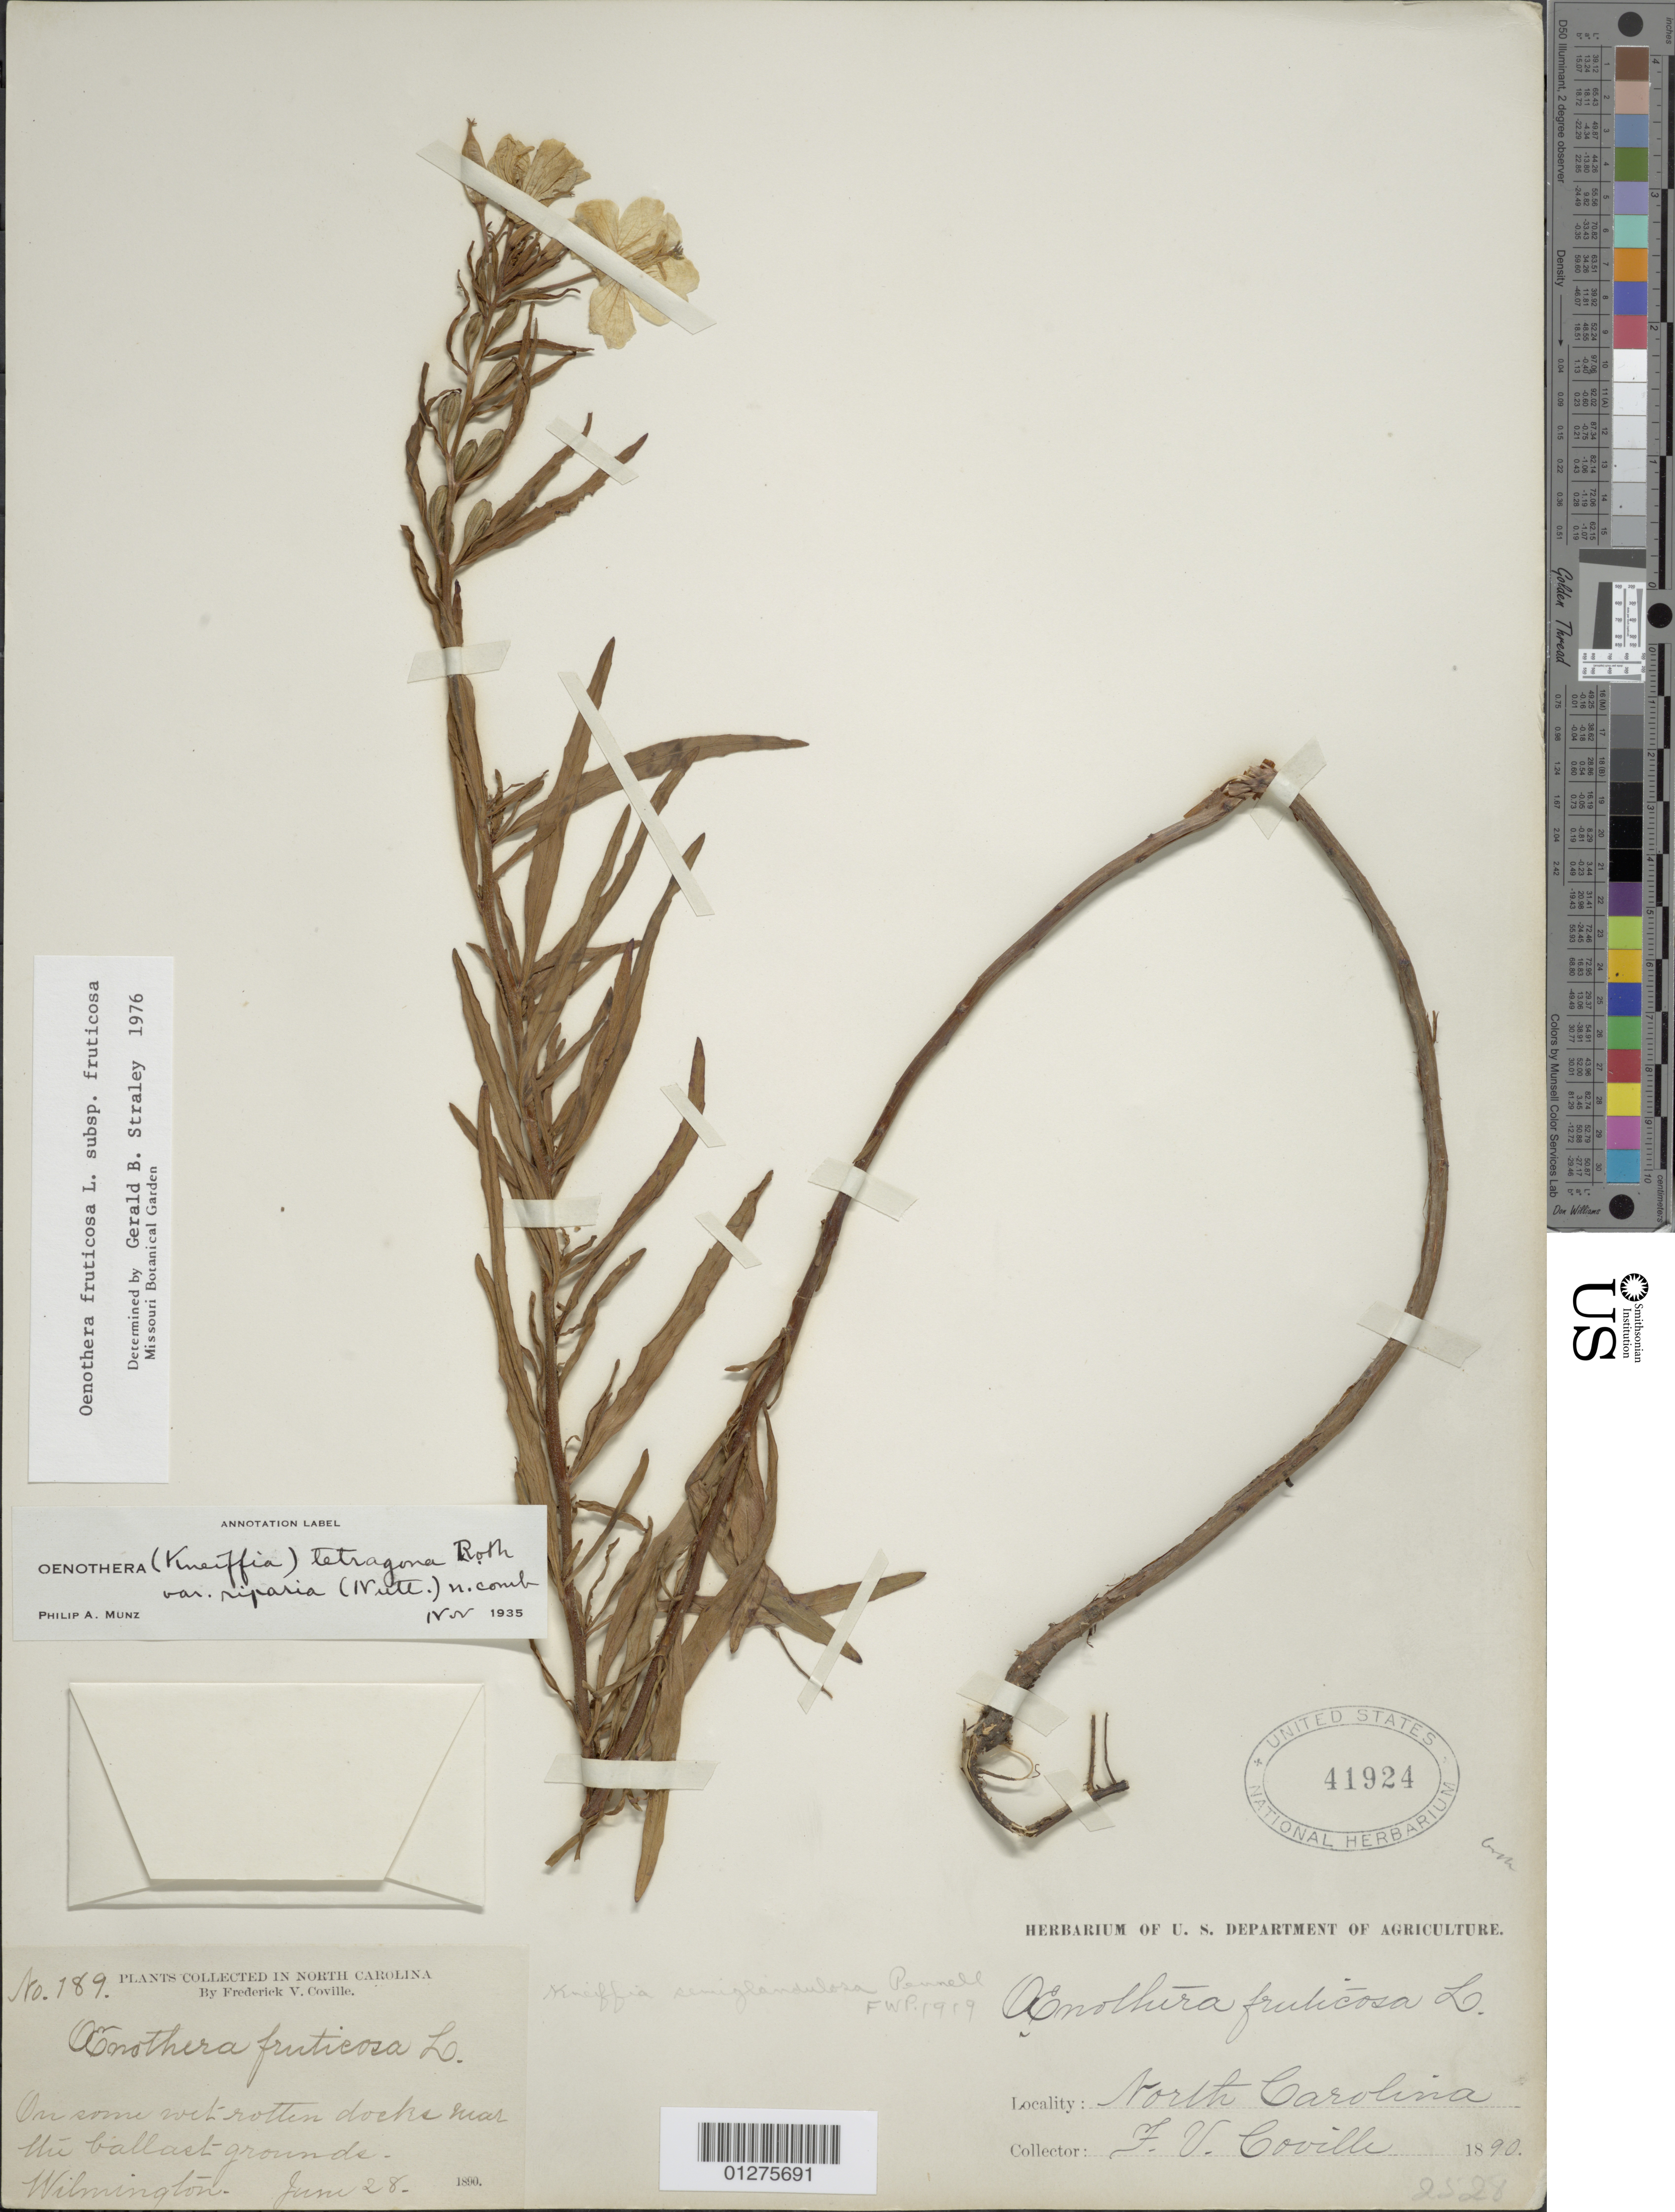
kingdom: Plantae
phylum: Tracheophyta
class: Magnoliopsida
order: Myrtales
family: Onagraceae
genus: Oenothera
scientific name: Oenothera fruticosa subsp. fruticosa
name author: L.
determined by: Straley, G. B.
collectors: F. V. Coville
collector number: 189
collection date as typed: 28 Jun 1890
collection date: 1890-06-28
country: United States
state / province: North Carolina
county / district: New Hanover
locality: Wilmington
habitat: Wet rotten docks.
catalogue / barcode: US 41924